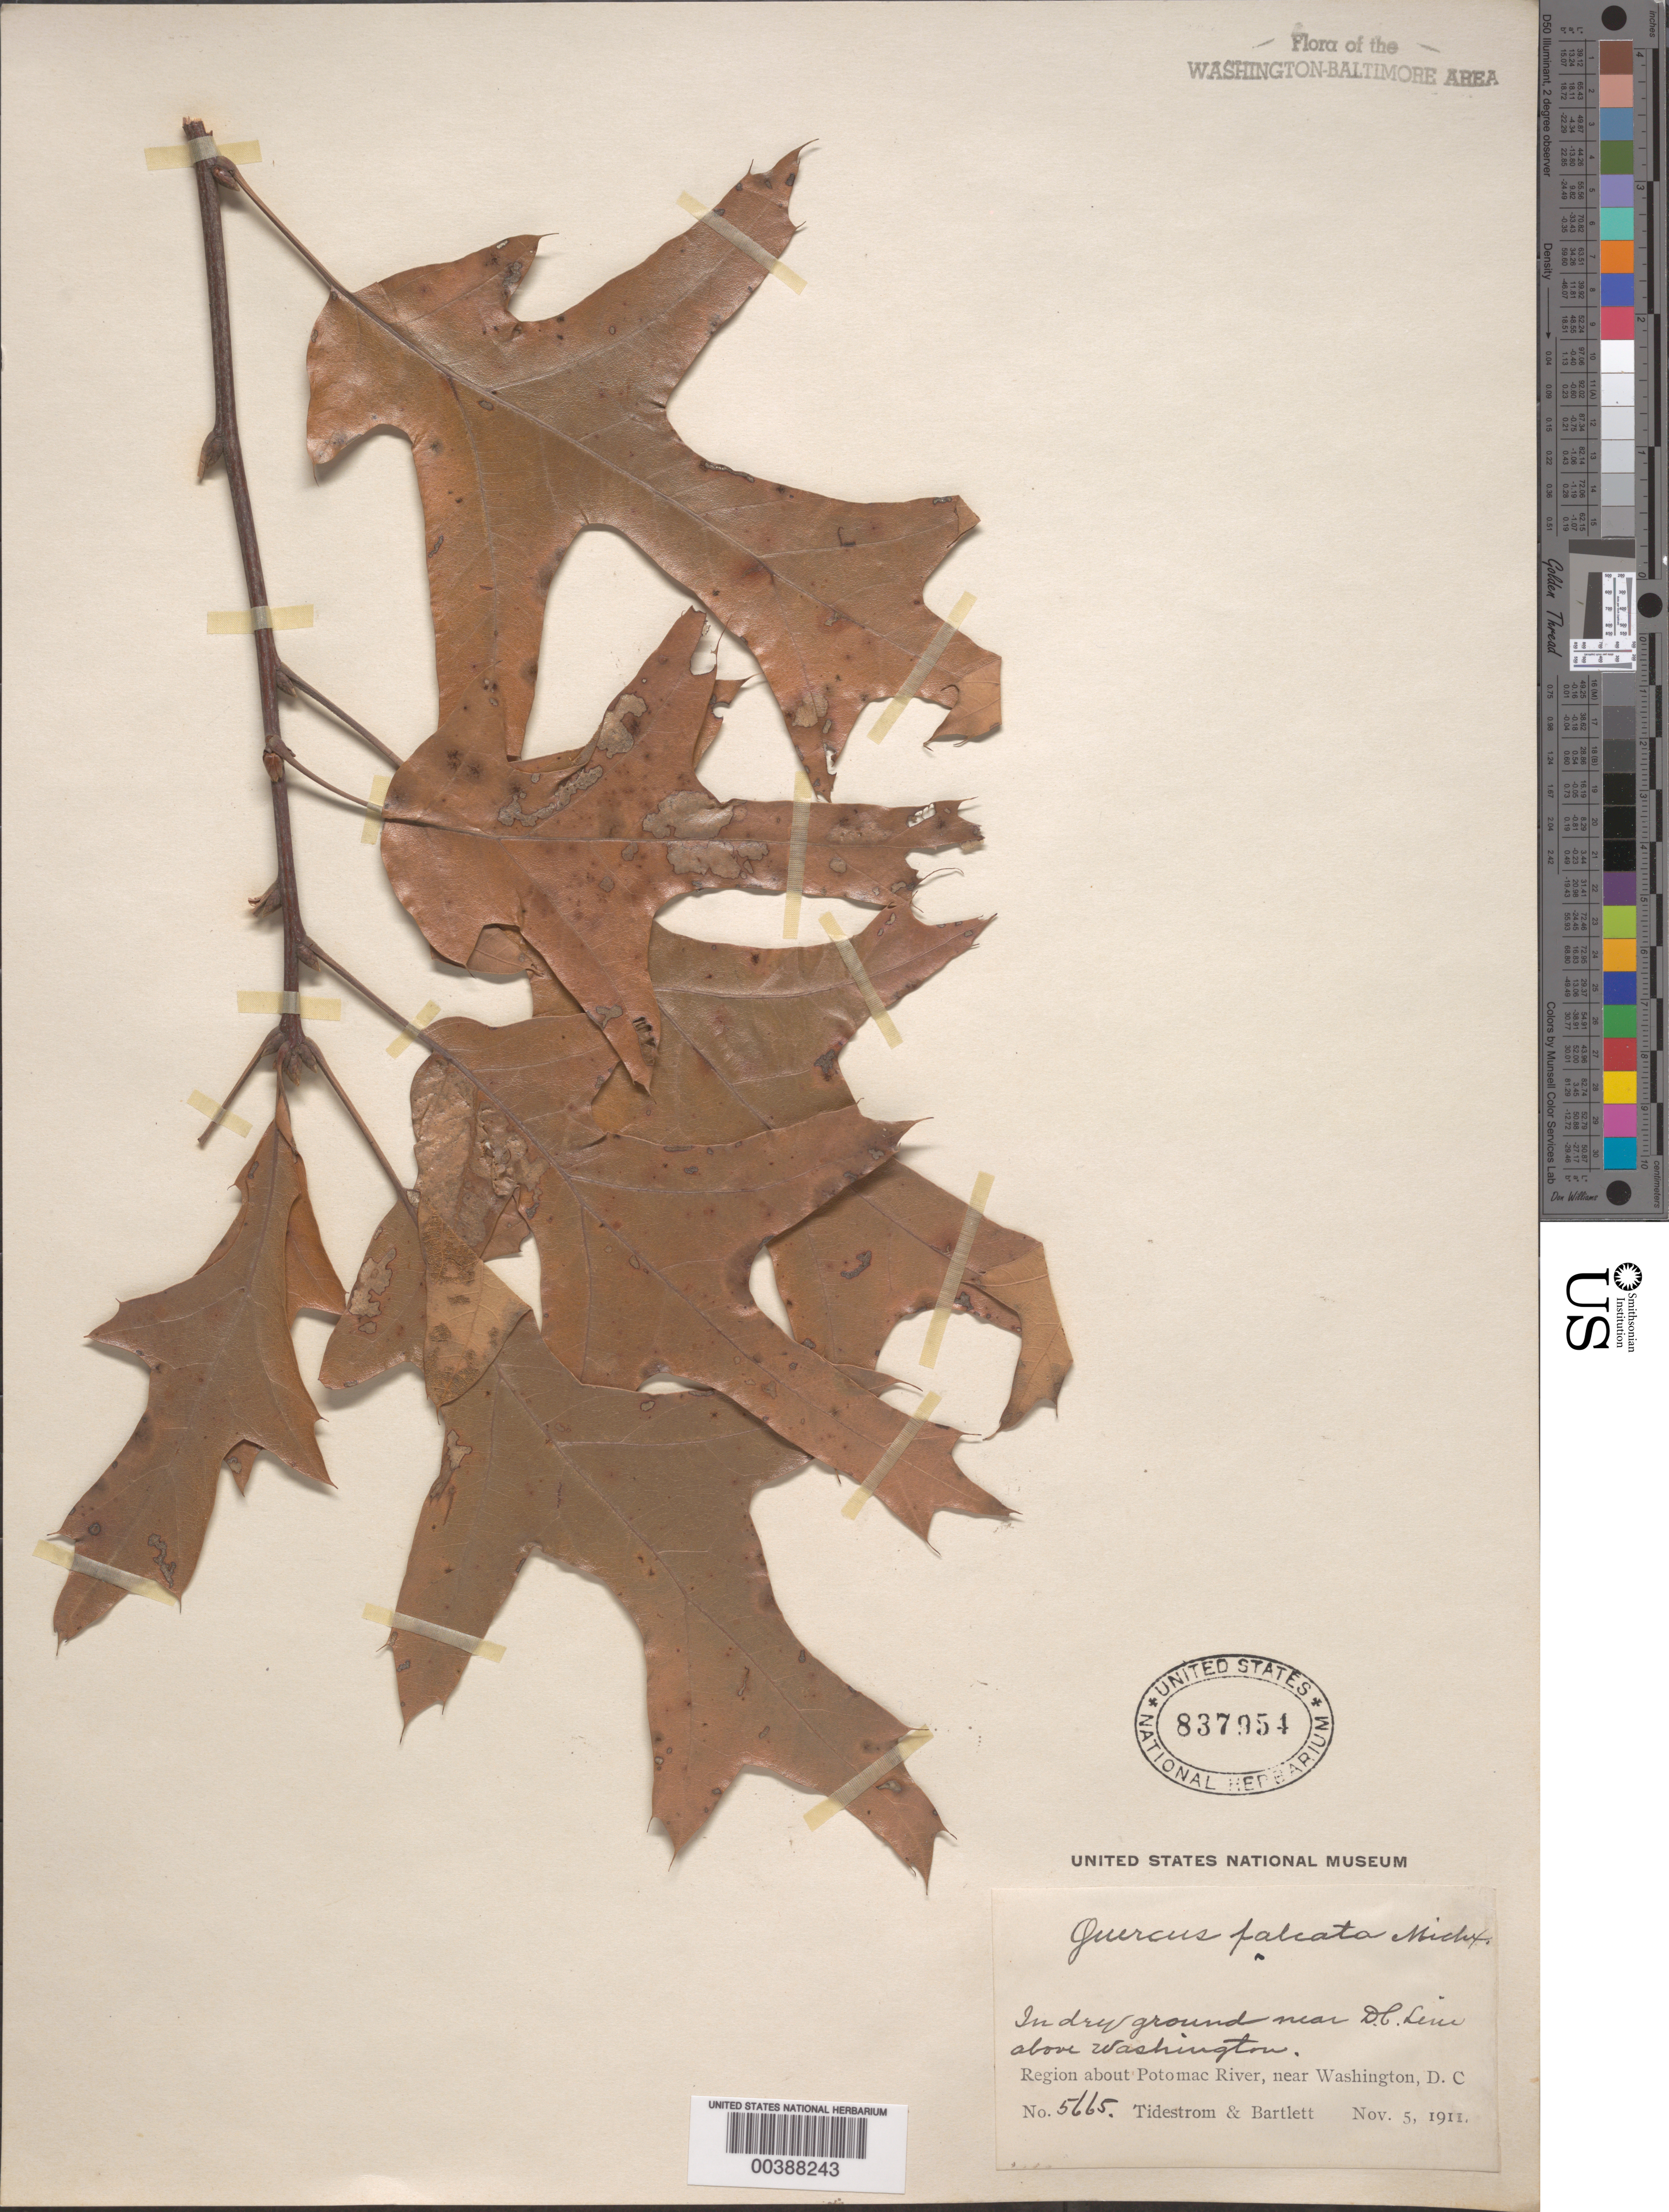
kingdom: Plantae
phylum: Tracheophyta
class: Magnoliopsida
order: Fagales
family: Fagaceae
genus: Quercus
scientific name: Quercus falcata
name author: Michx.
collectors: I. F. Tidestrom & H. H. Bartlett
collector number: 5665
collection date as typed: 05 Nov 1911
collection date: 1911-11-05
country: United States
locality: Near DC Line, above DC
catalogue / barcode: US 837954